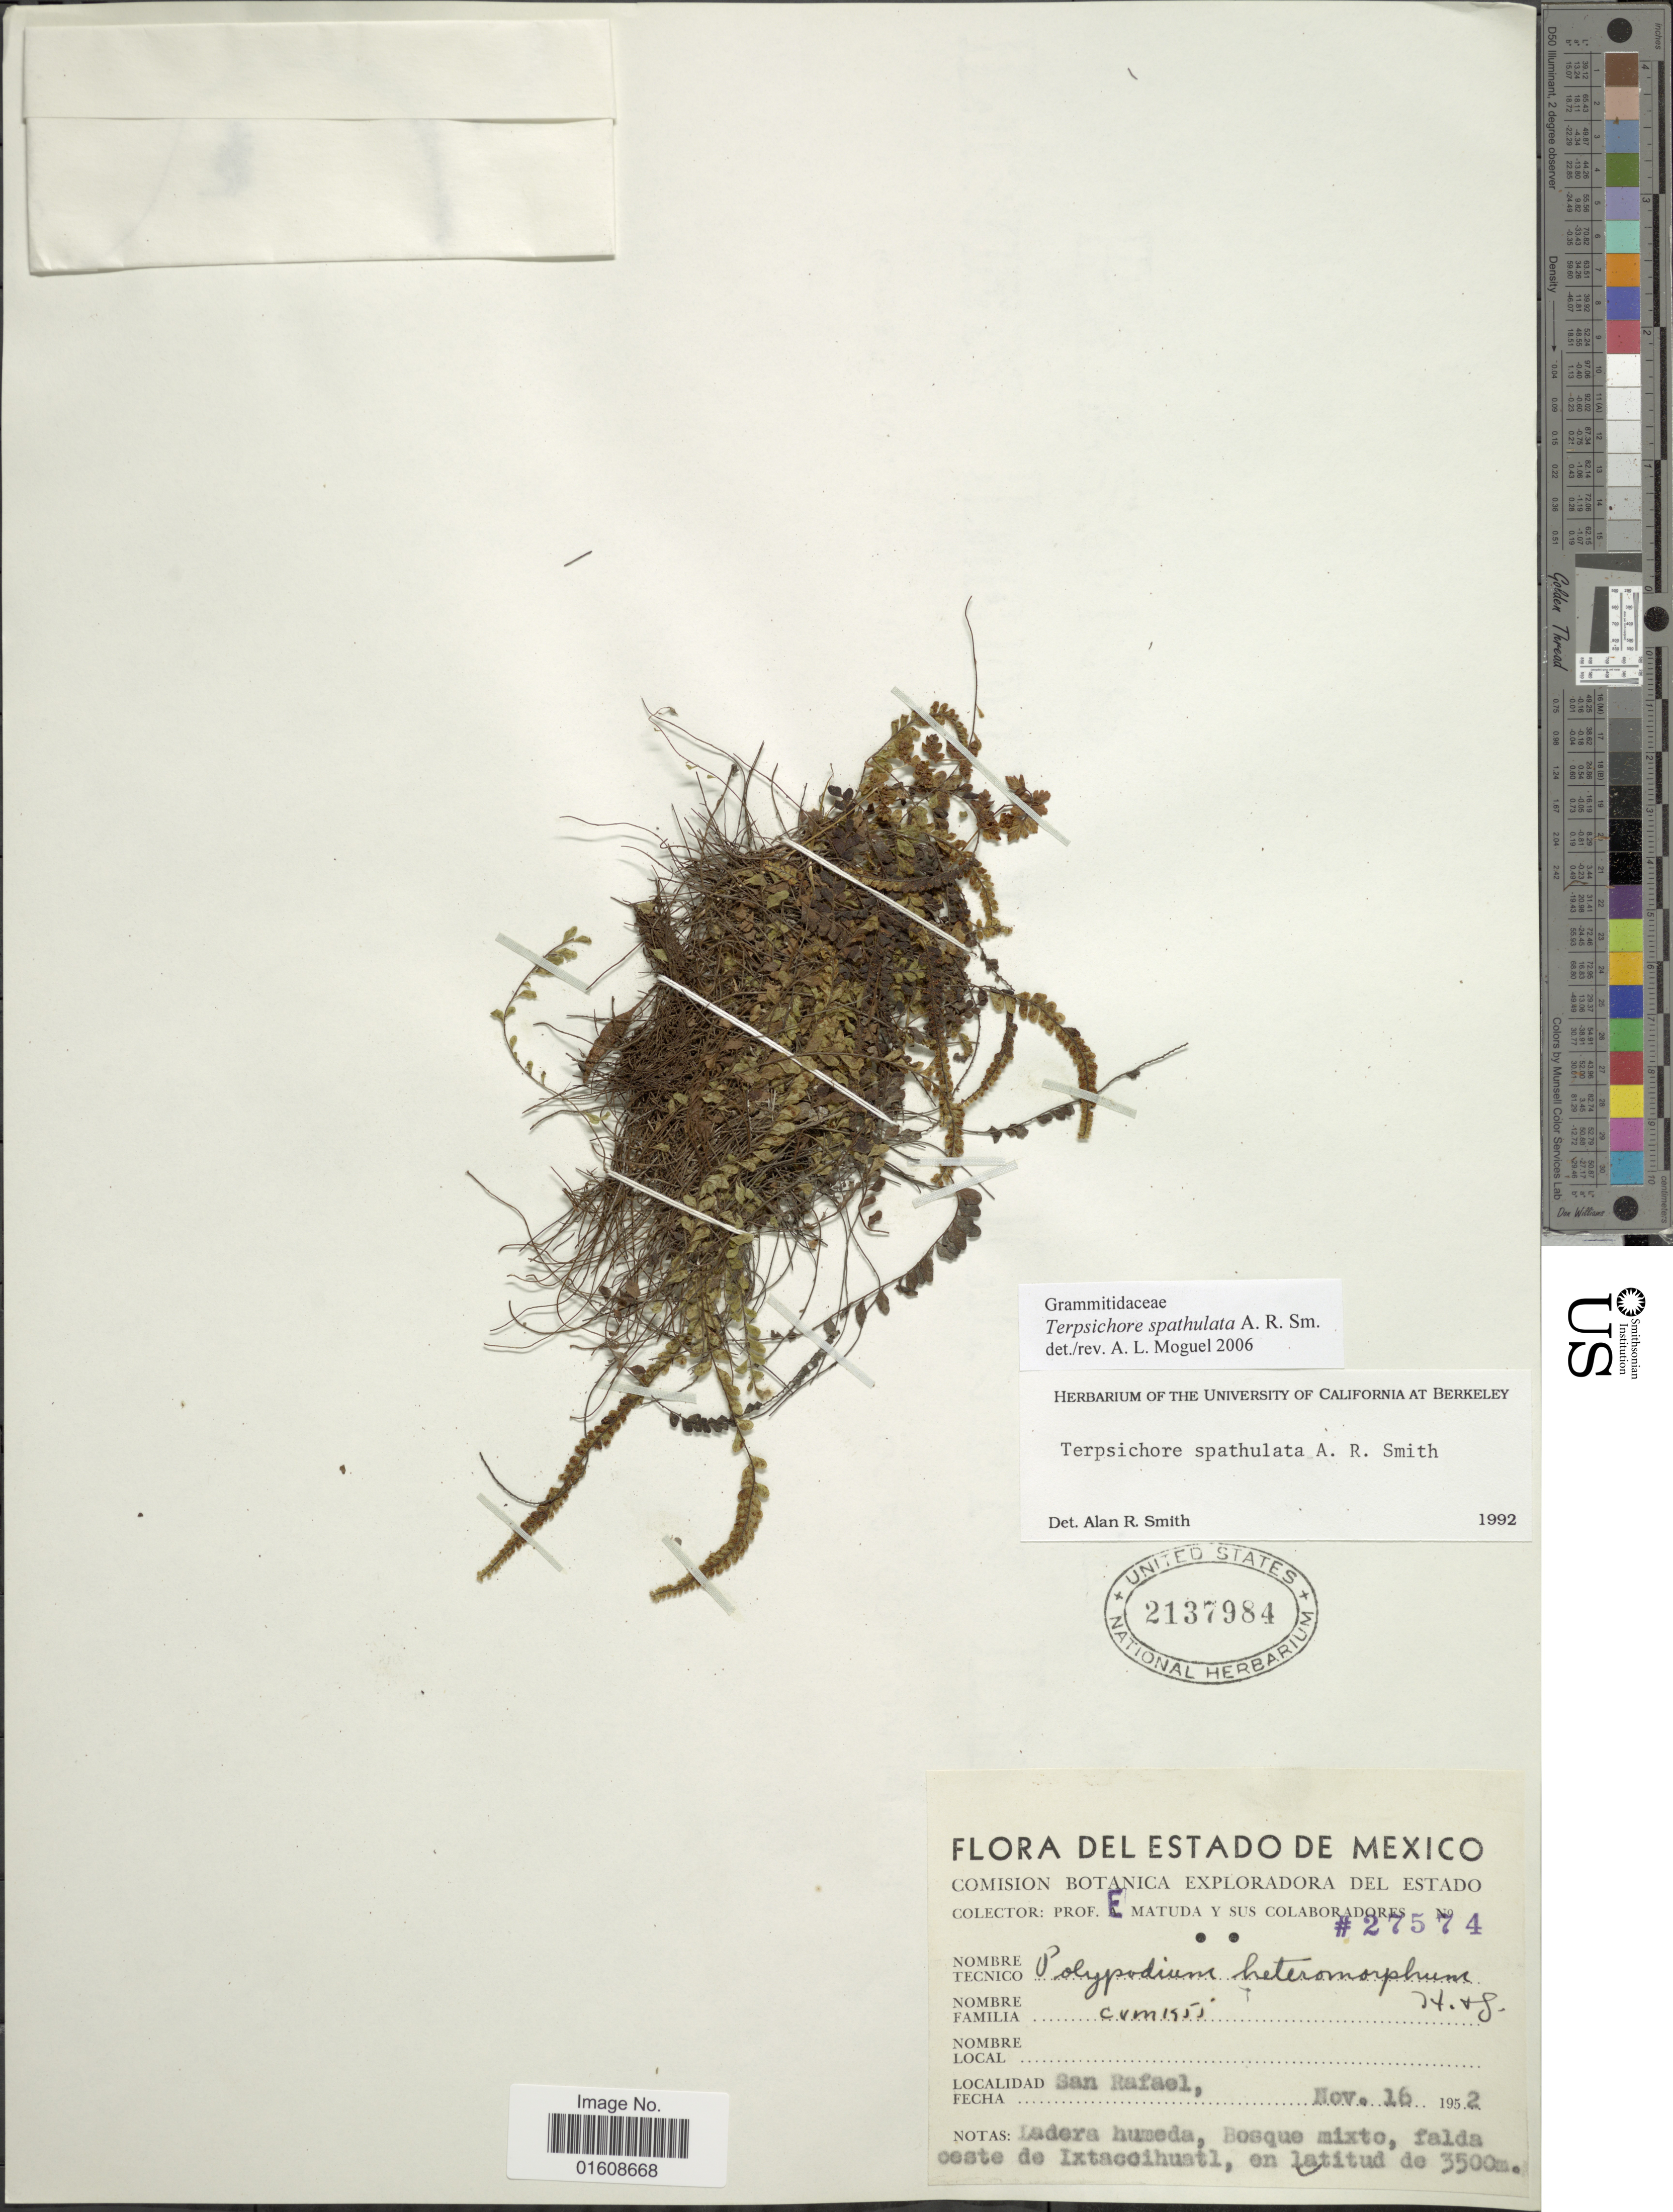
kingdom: Plantae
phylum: Tracheophyta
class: Polypodiopsida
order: Polypodiales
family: Polypodiaceae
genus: Alansmia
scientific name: Alansmia spathulata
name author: (A.R. Sm.) Moguel & M. Kessler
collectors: E. Matuda & et al.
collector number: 27574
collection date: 1952-11-16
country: Mexico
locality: San Rafael. Falda oeste de Ixtacoihustl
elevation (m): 3500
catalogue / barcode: US 2137984